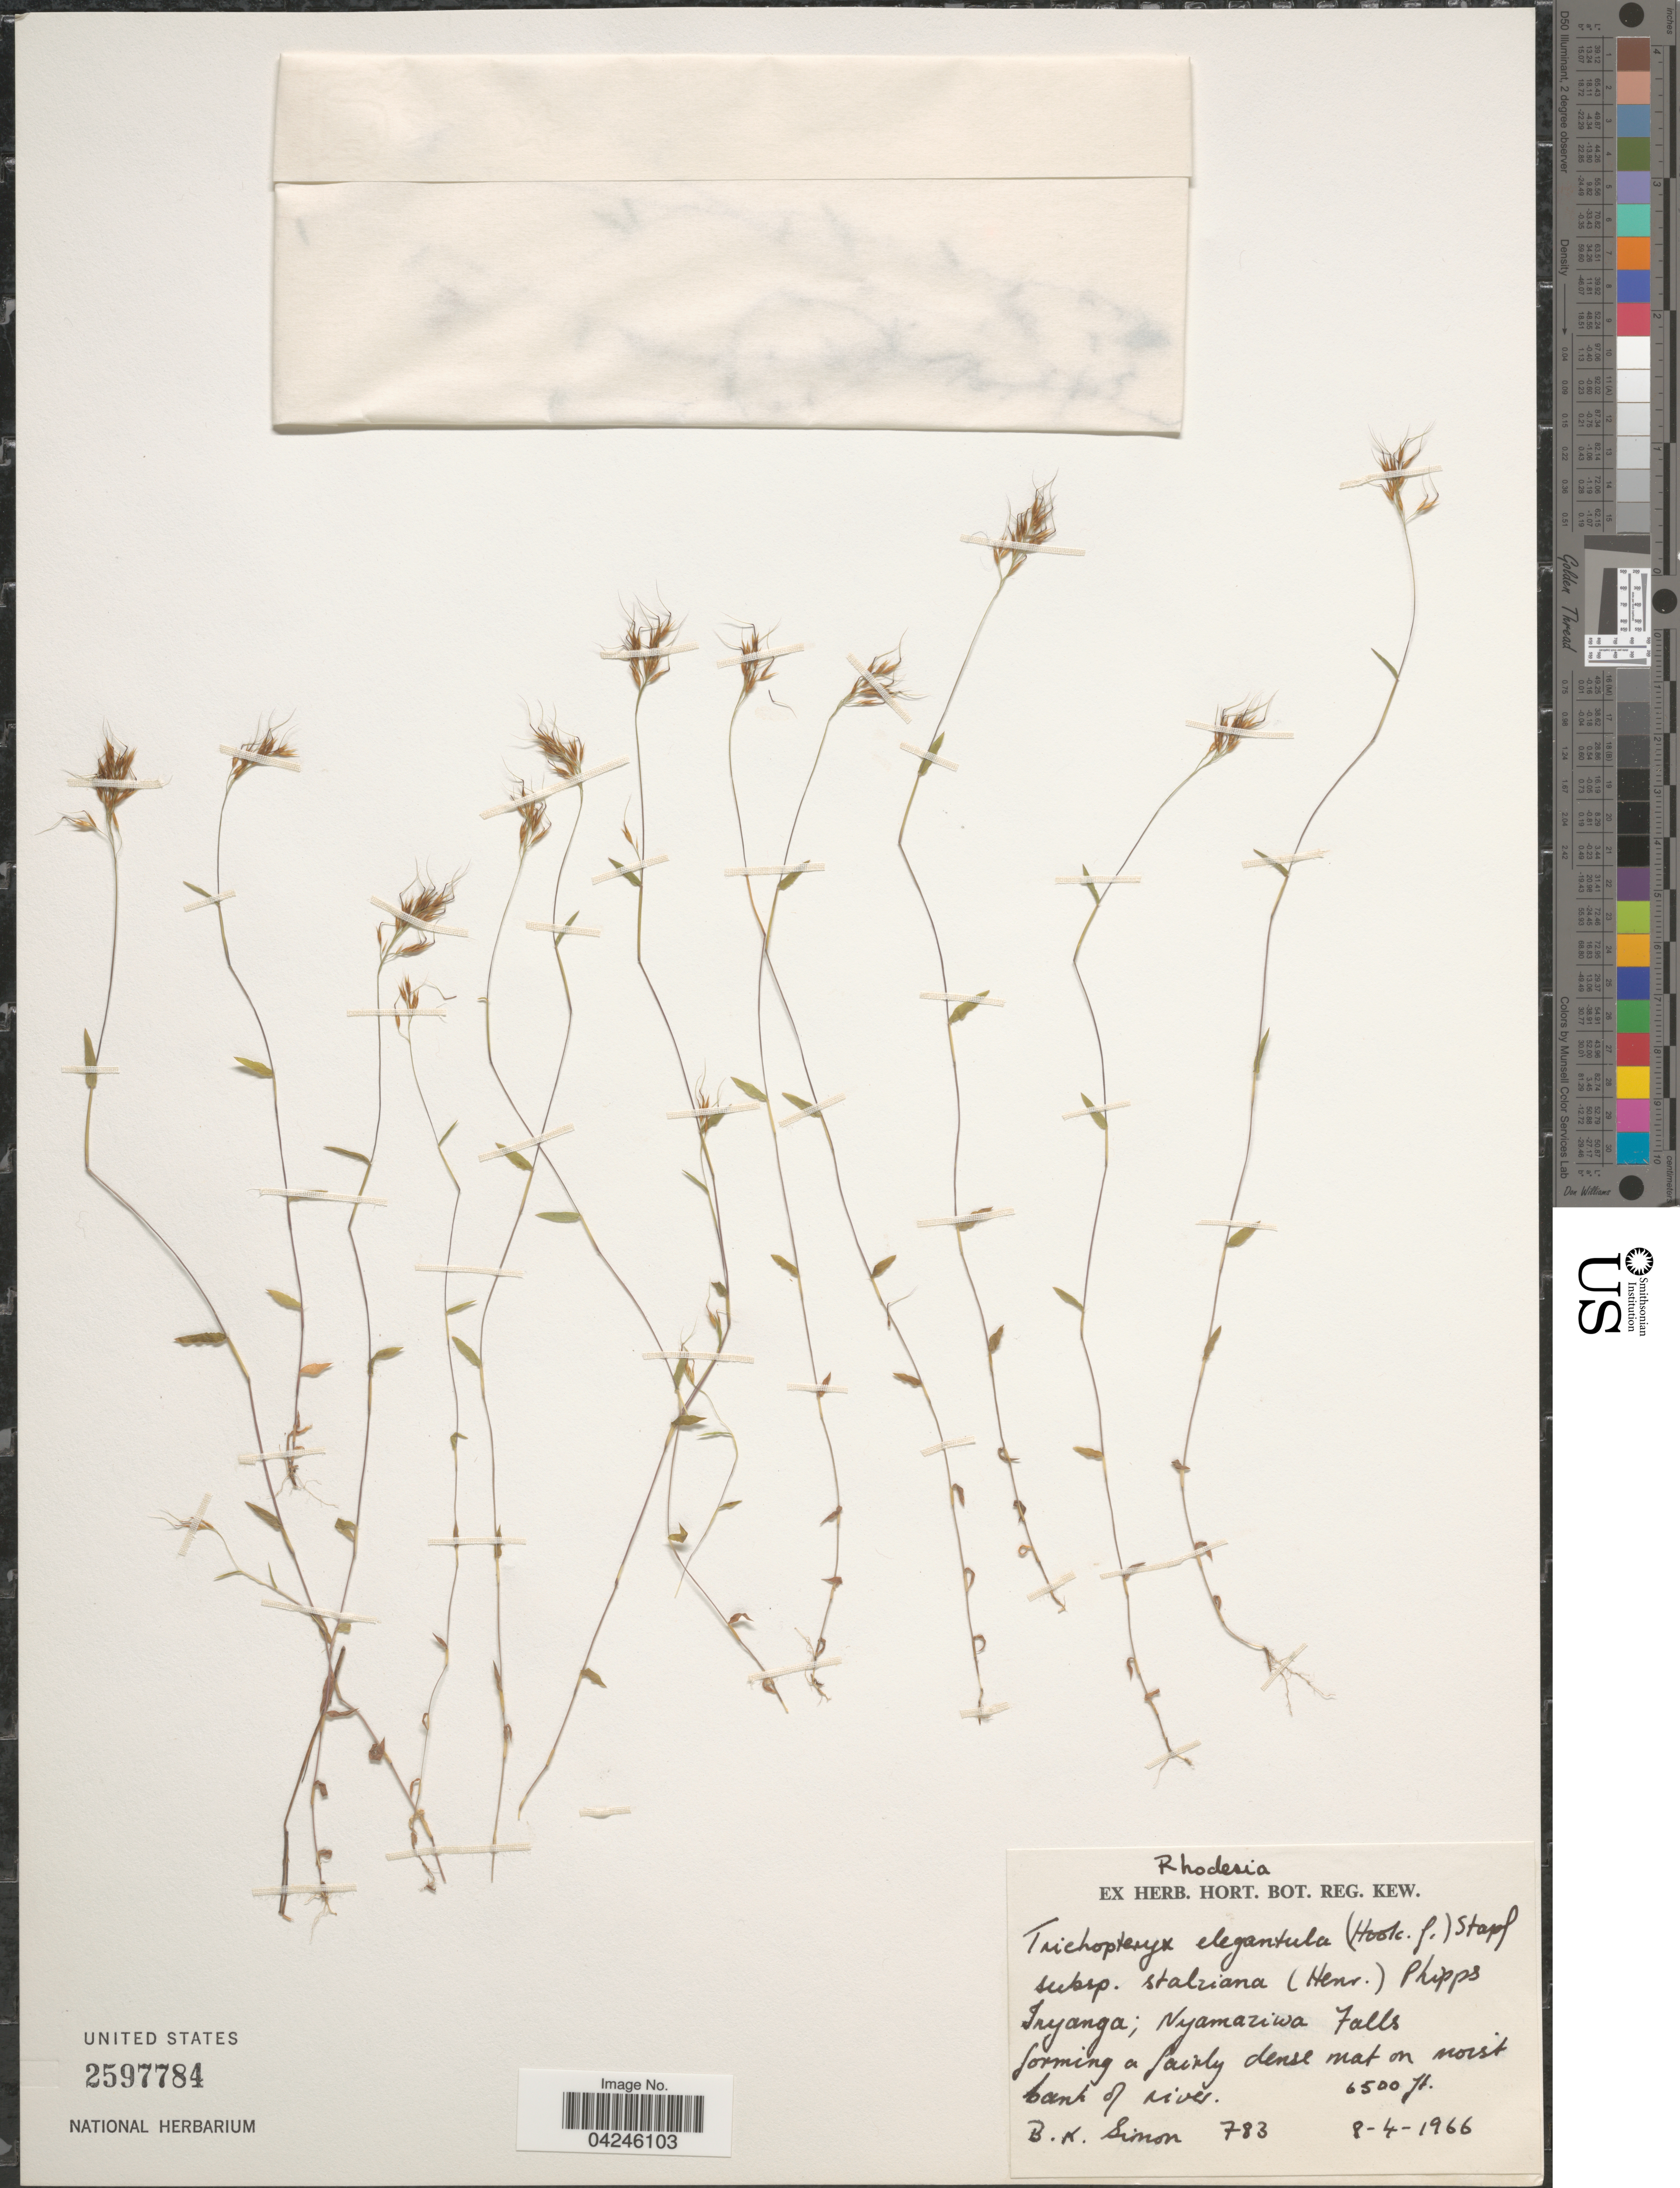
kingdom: Plantae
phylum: Tracheophyta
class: Liliopsida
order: Poales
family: Poaceae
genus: Trichopteryx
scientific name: Trichopteryx elegantula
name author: (Hook. f.) Stapf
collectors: B. K. Simon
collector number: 783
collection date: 1966-04-08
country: Zimbabwe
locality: Rhodesia. Tryanga; Nyamariwa Falls. Forming a fairly dense mat on moist bank of river.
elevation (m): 1981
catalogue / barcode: US 2597784